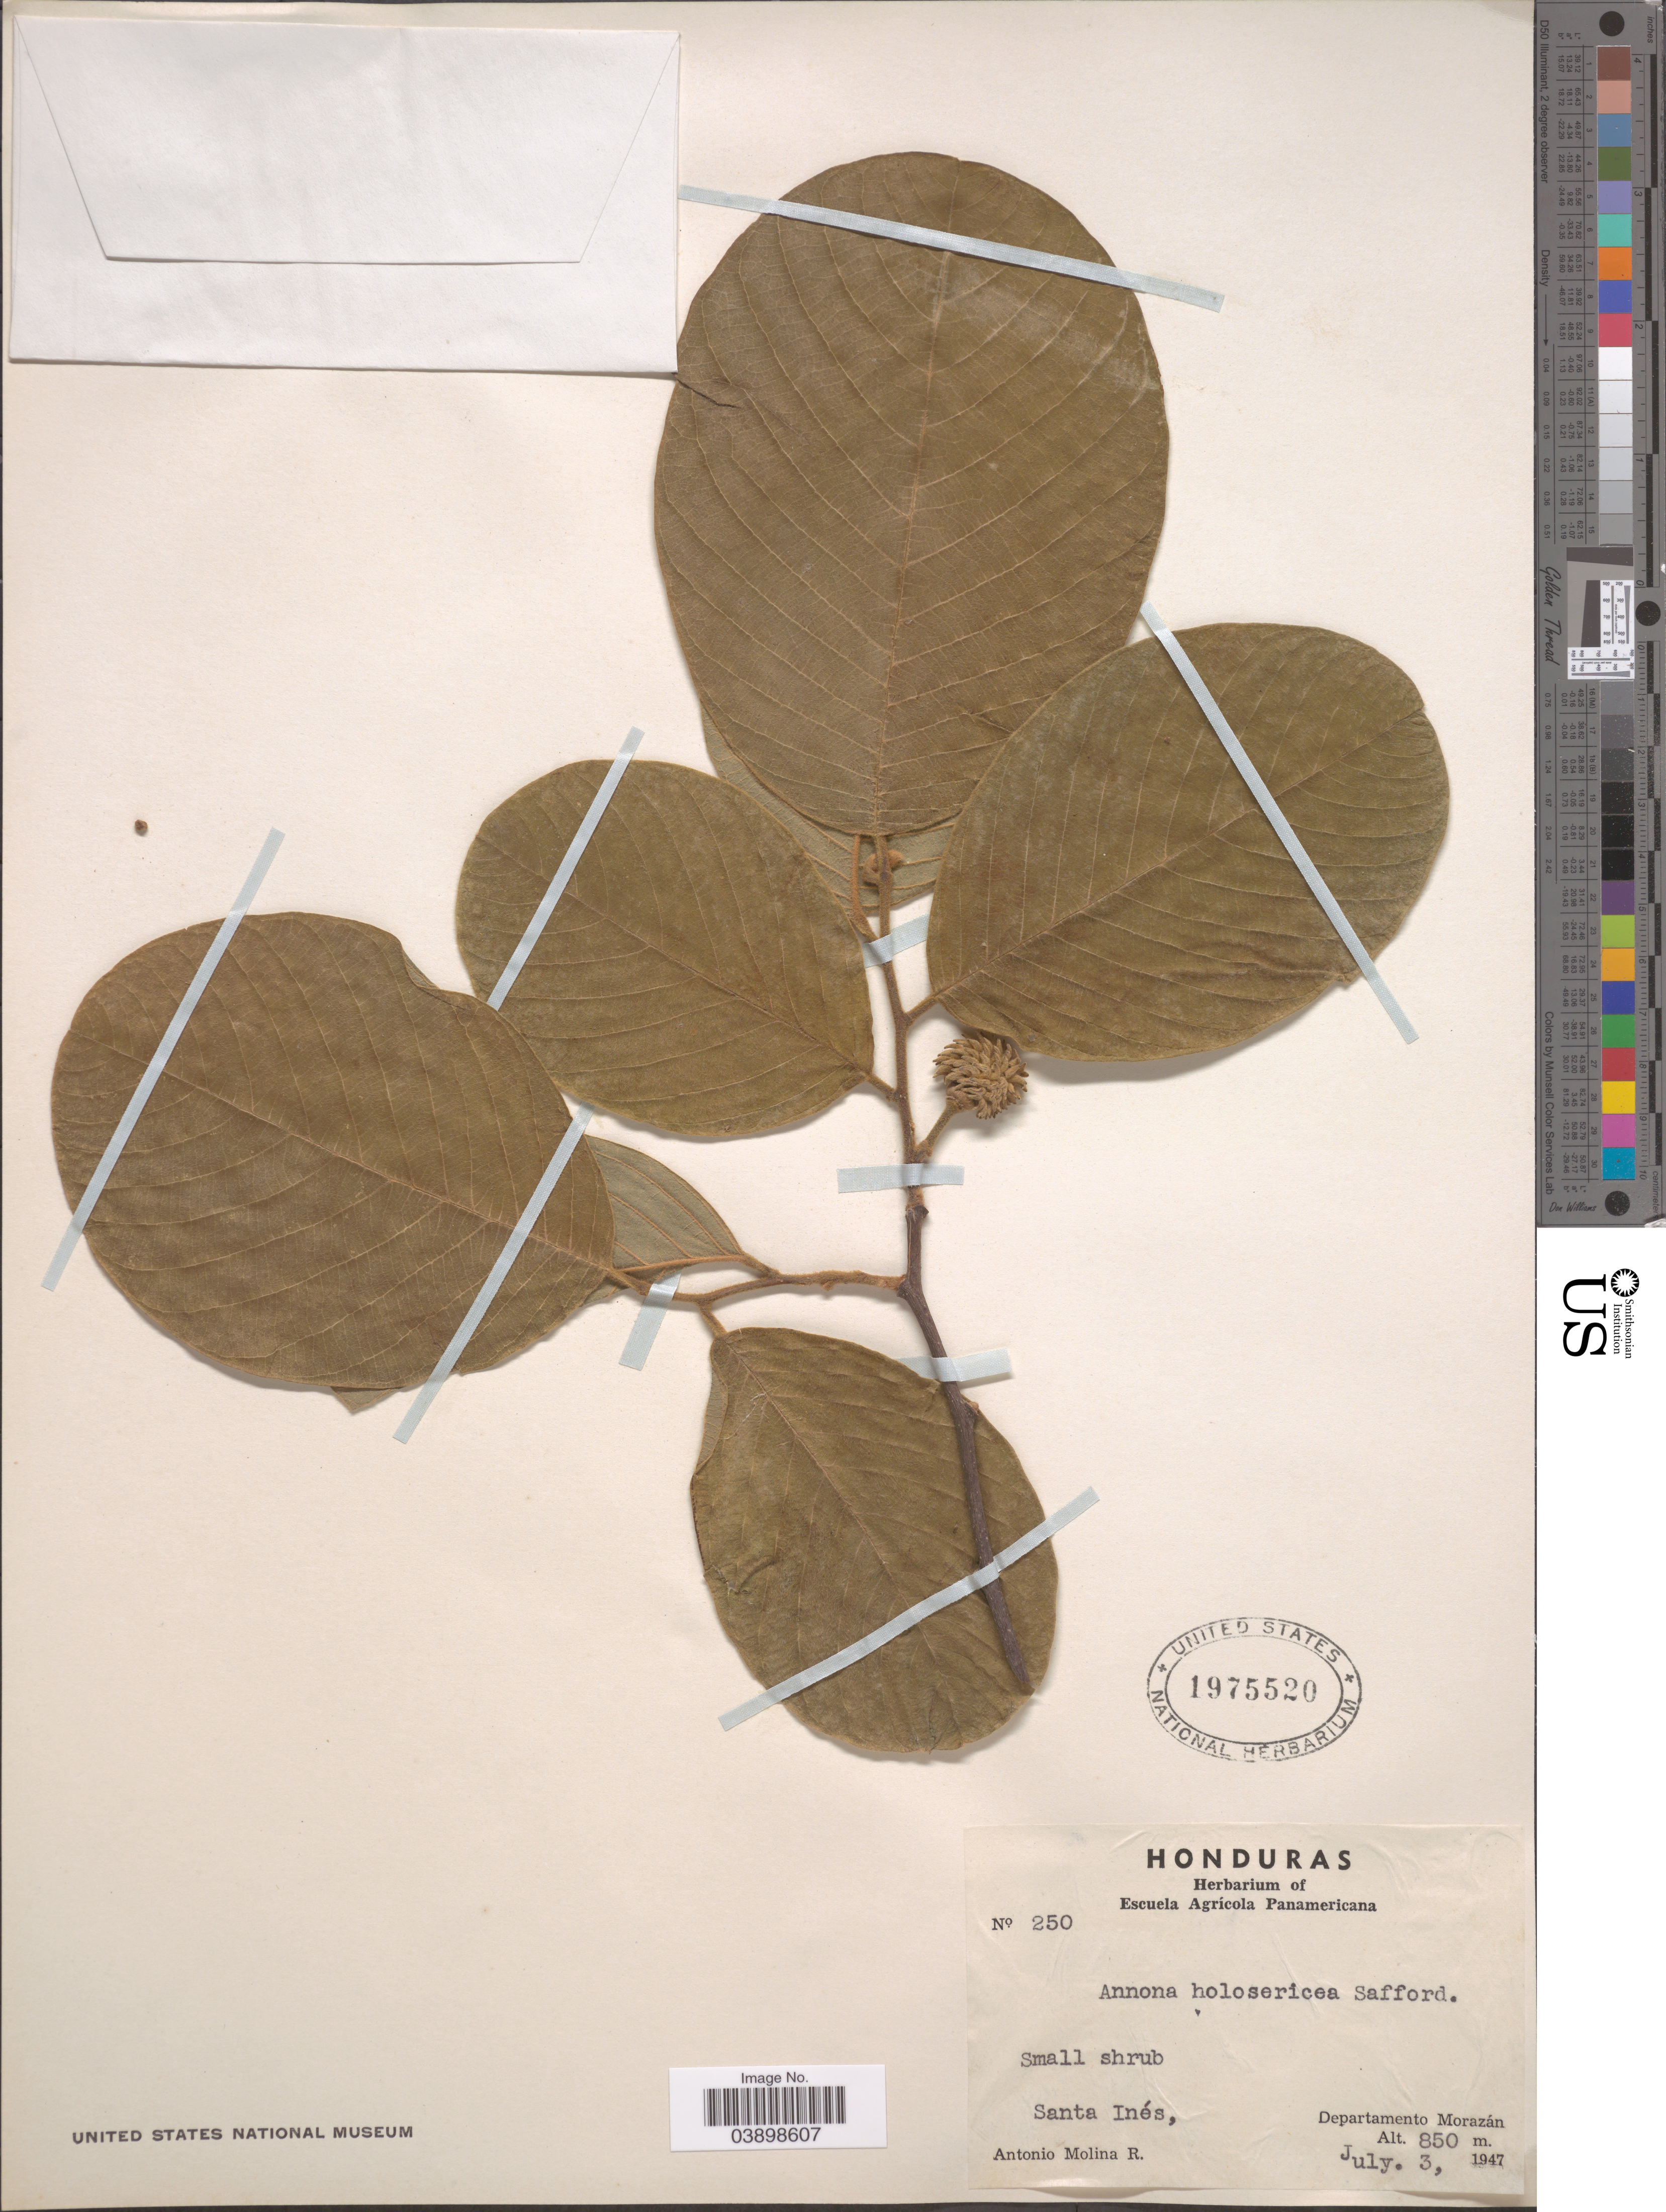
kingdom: Plantae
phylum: Tracheophyta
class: Magnoliopsida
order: Magnoliales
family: Annonaceae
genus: Annona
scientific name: Annona holosericea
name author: Saff.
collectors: A. Molina R.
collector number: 250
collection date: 1947-07-03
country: Honduras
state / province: Fco. Morazán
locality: Santa Inés, Departamento Morazán.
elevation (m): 850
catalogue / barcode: US 1975520